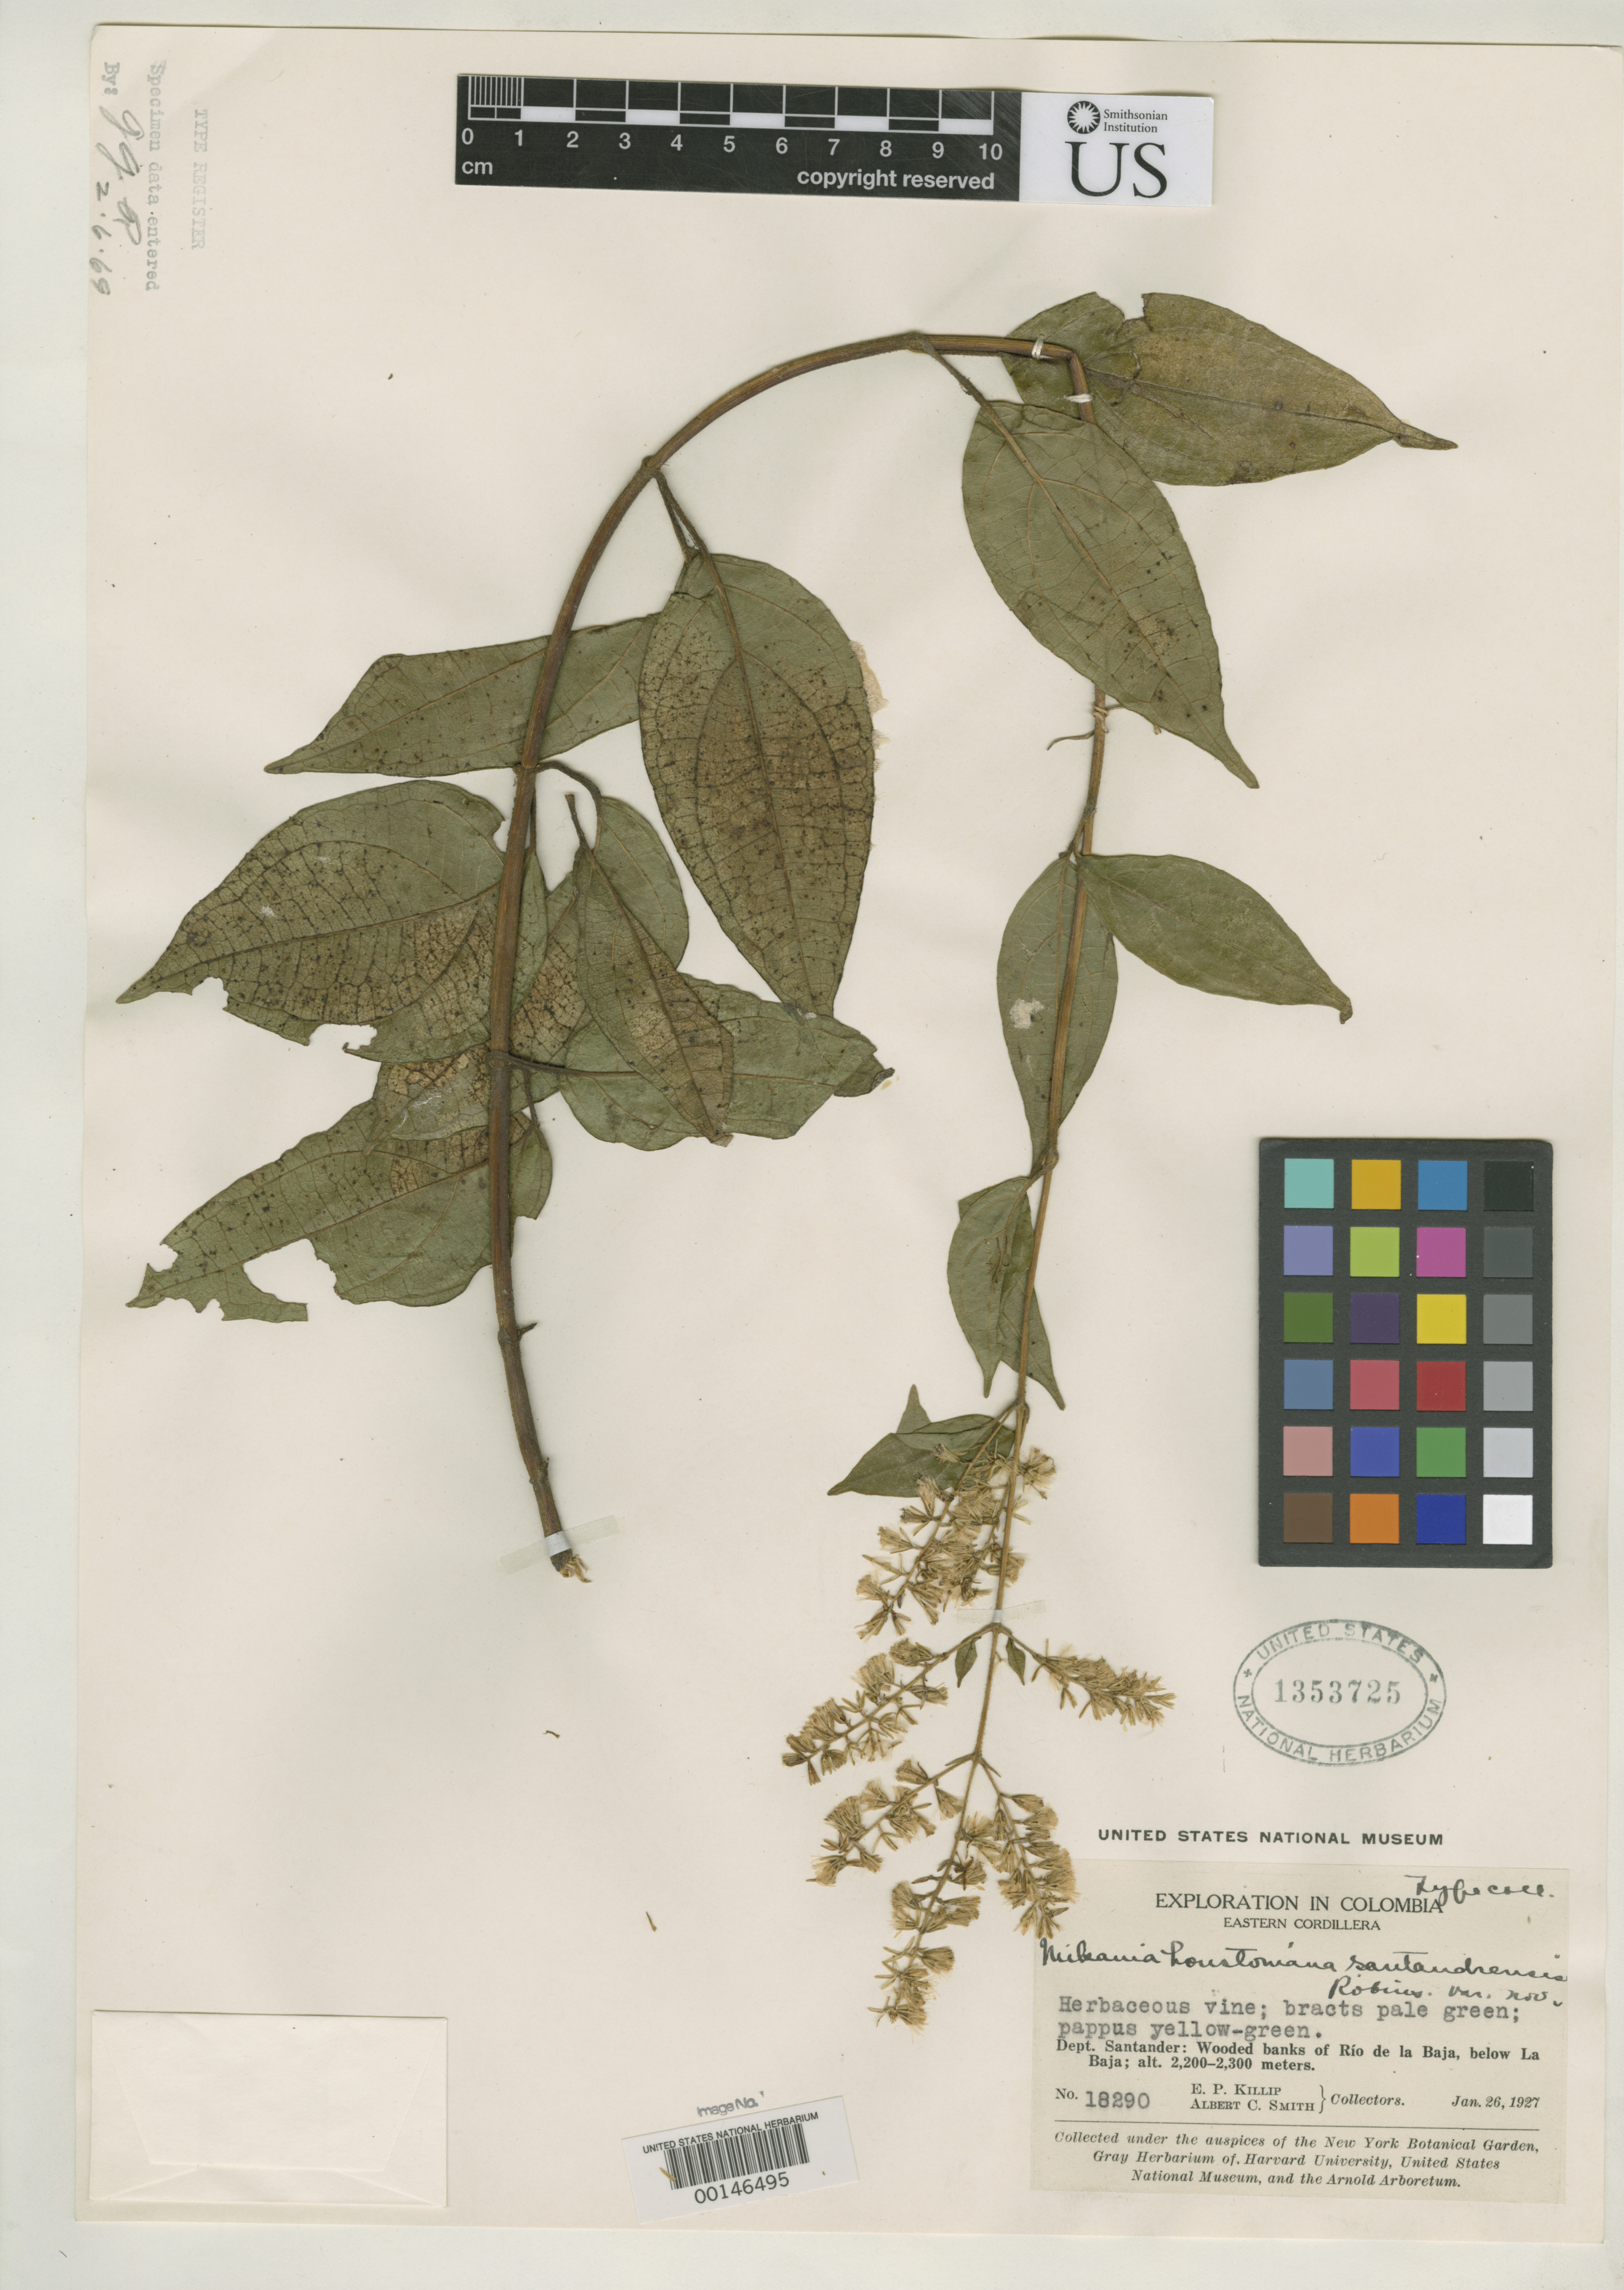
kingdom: Plantae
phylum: Tracheophyta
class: Magnoliopsida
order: Asterales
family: Asteraceae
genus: Mikania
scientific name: Mikania houstoniana var. santandrensis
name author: B.L. Rob.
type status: Isotype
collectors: E. P. Killip & A. C. Smith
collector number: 18290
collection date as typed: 26 Jan 1927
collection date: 1927-01-26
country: Colombia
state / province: Santander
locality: La Baja, Rio de La Baji.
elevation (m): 2200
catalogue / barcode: US 1353725